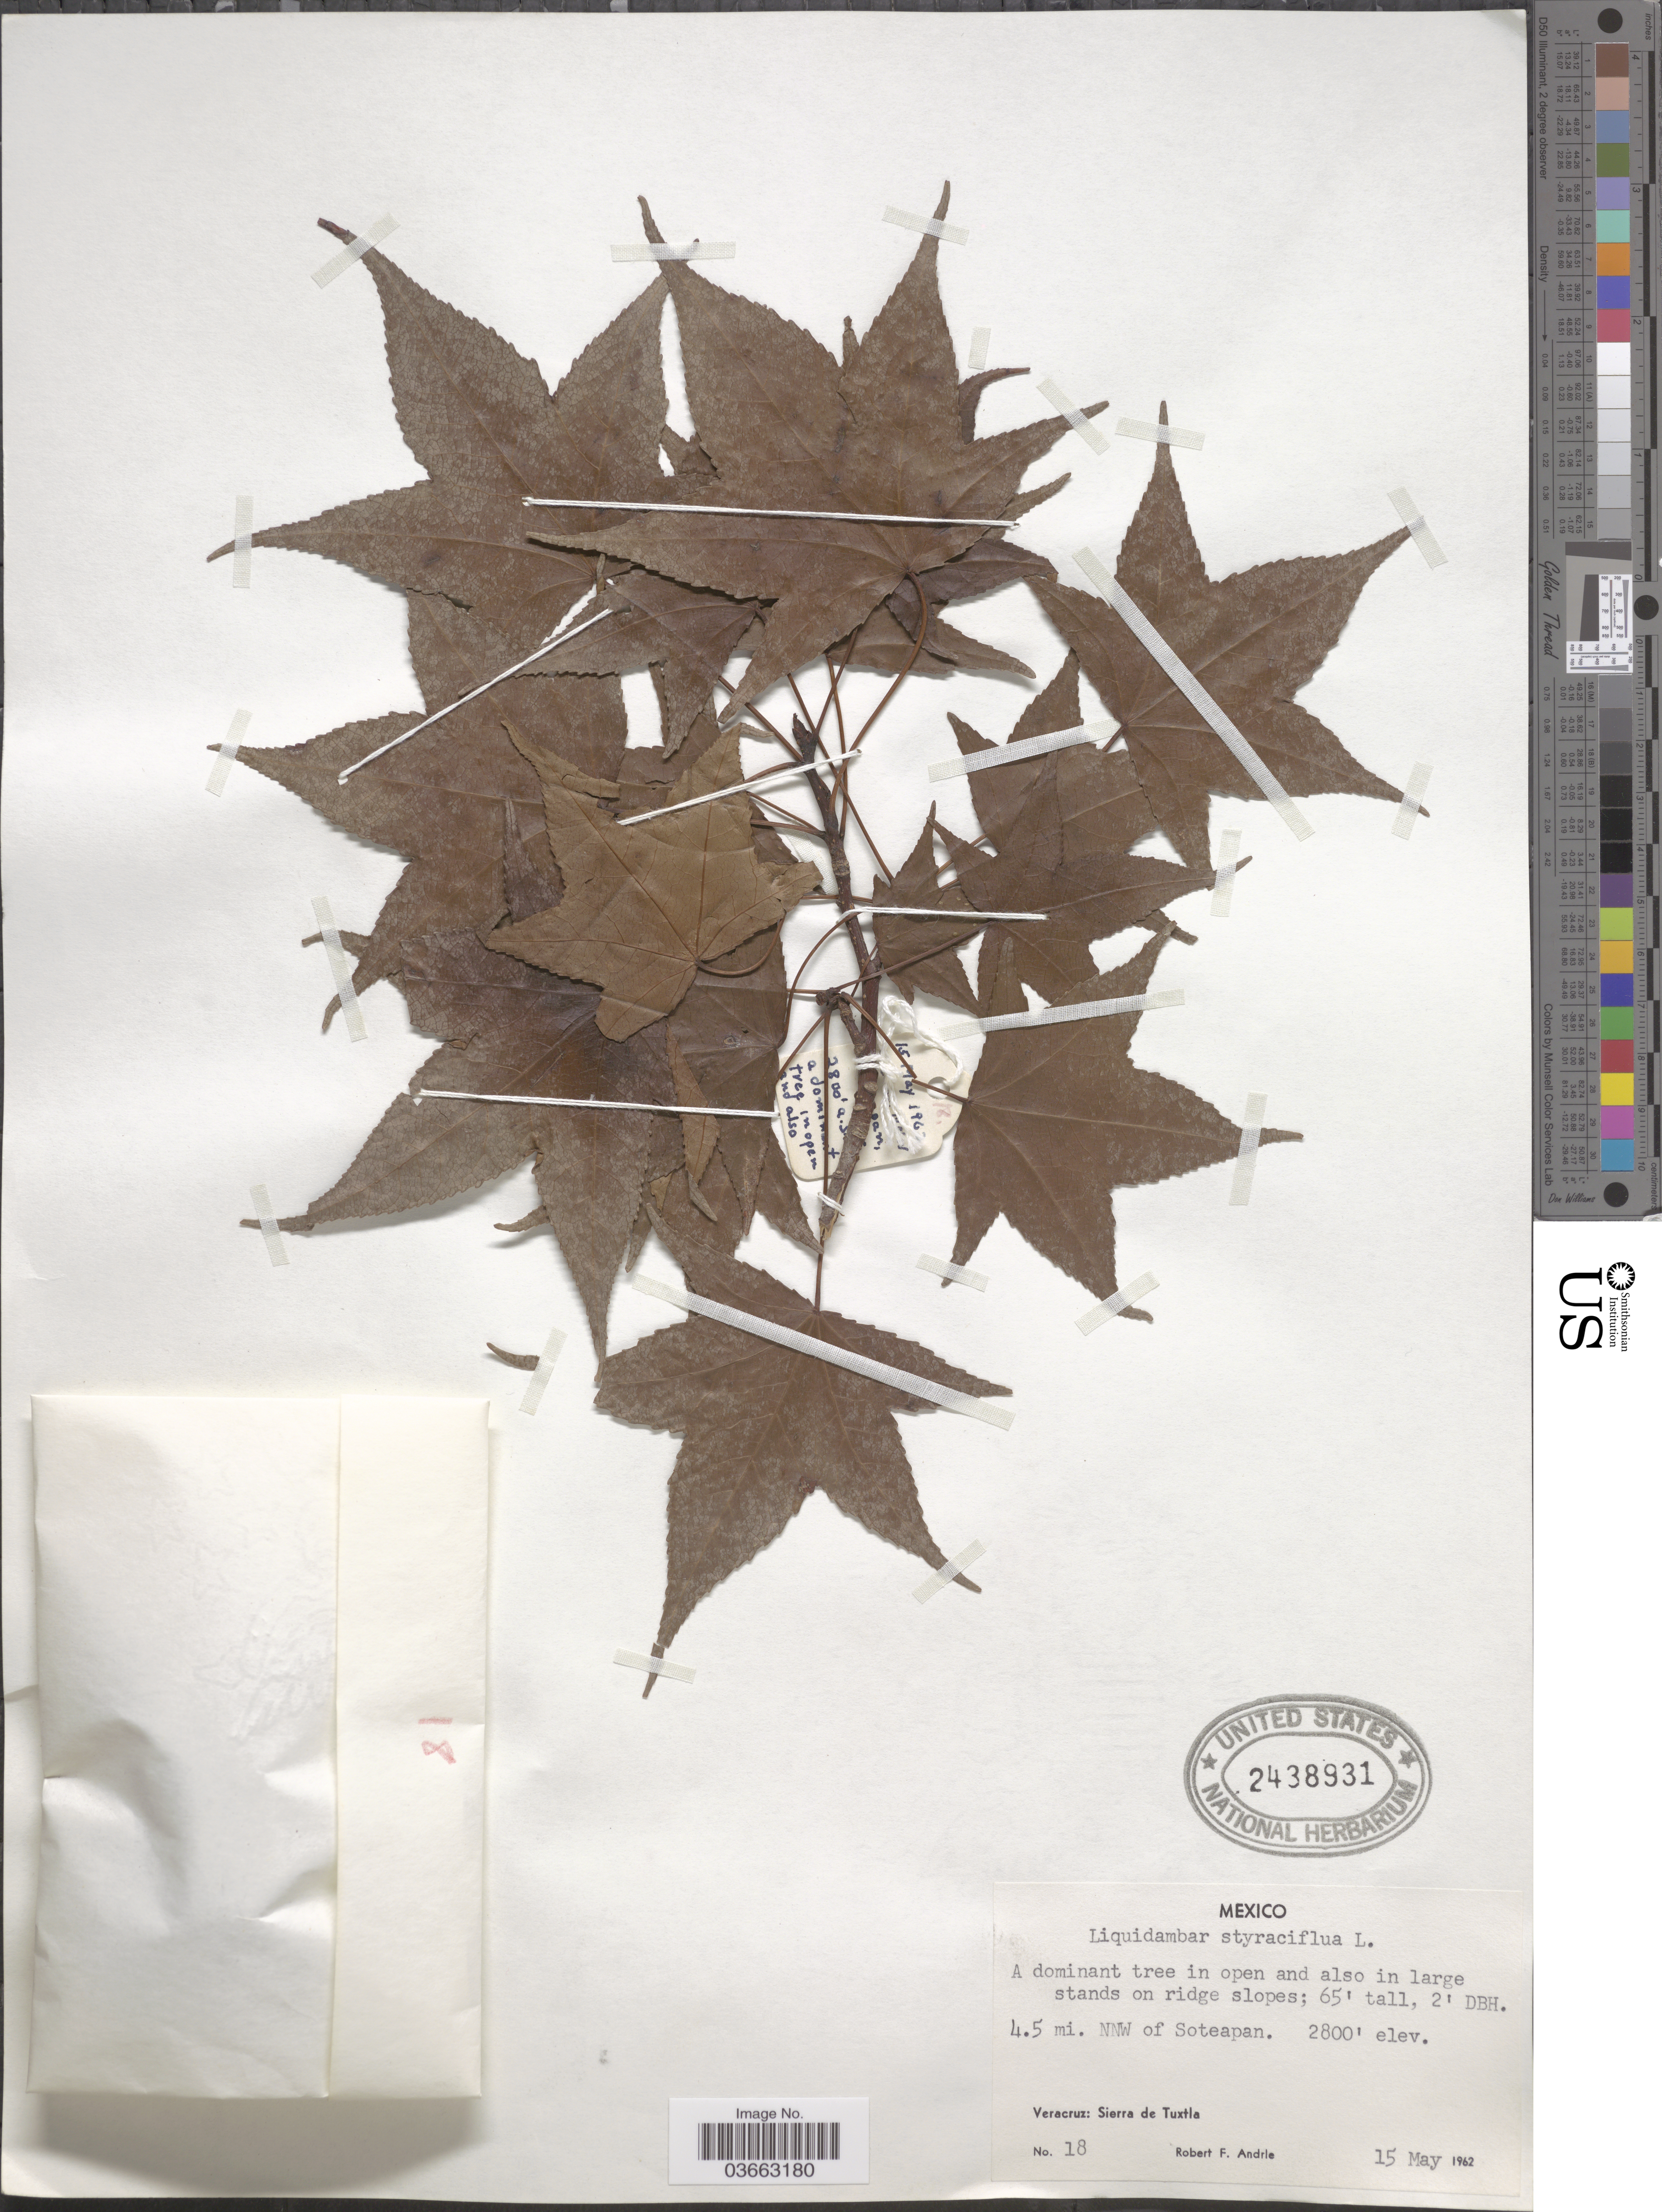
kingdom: Plantae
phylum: Tracheophyta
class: Magnoliopsida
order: Saxifragales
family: Altingiaceae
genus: Liquidambar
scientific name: Liquidambar styraciflua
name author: L.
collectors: R. Andrle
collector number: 18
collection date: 1962-05-15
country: Mexico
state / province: Veracruz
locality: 4.5 mi. NNW of Soteapan. Veracruz: Sierra de Tuxtla.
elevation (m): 853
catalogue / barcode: US 2438931